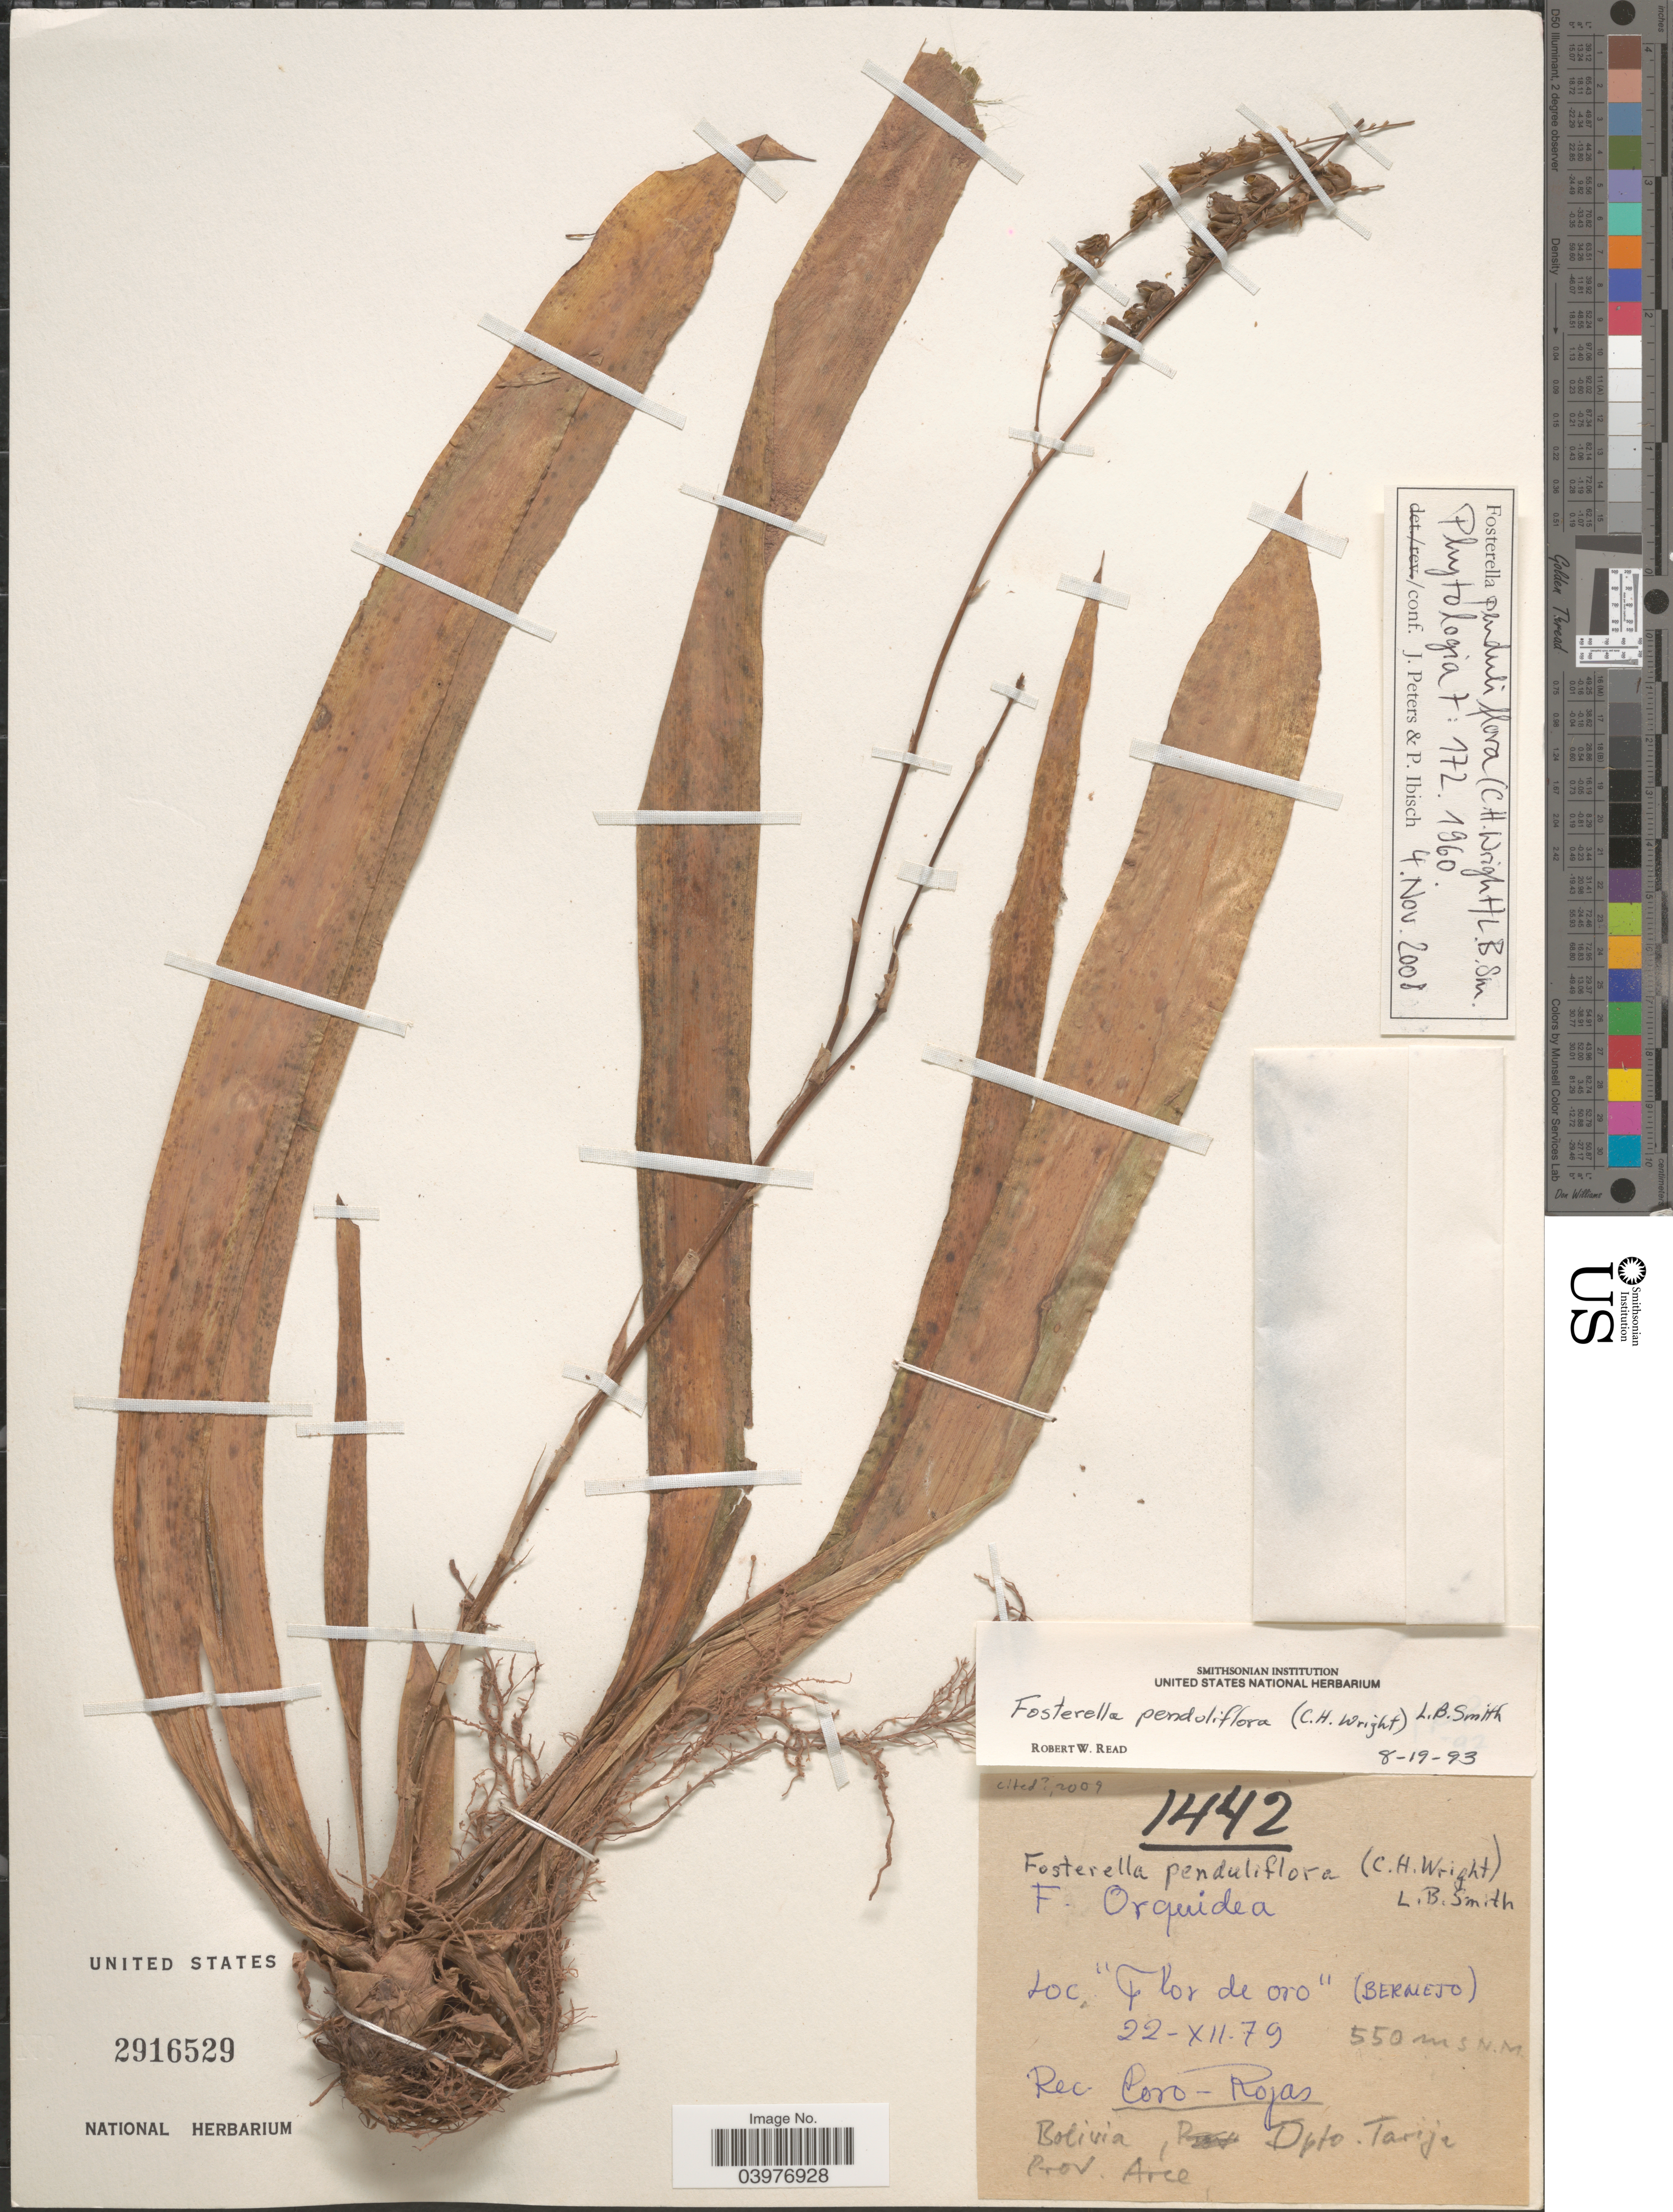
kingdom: Plantae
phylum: Tracheophyta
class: Liliopsida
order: Poales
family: Bromeliaceae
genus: Fosterella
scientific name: Fosterella penduliflora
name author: (C.H. Wright) L.B. Sm.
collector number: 1442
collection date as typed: Transcribed d/m/y: 22/12/79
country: Bolivia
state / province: Tarija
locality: Dpto. Tarija. Prov. Arce.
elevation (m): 550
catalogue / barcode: US 2916529